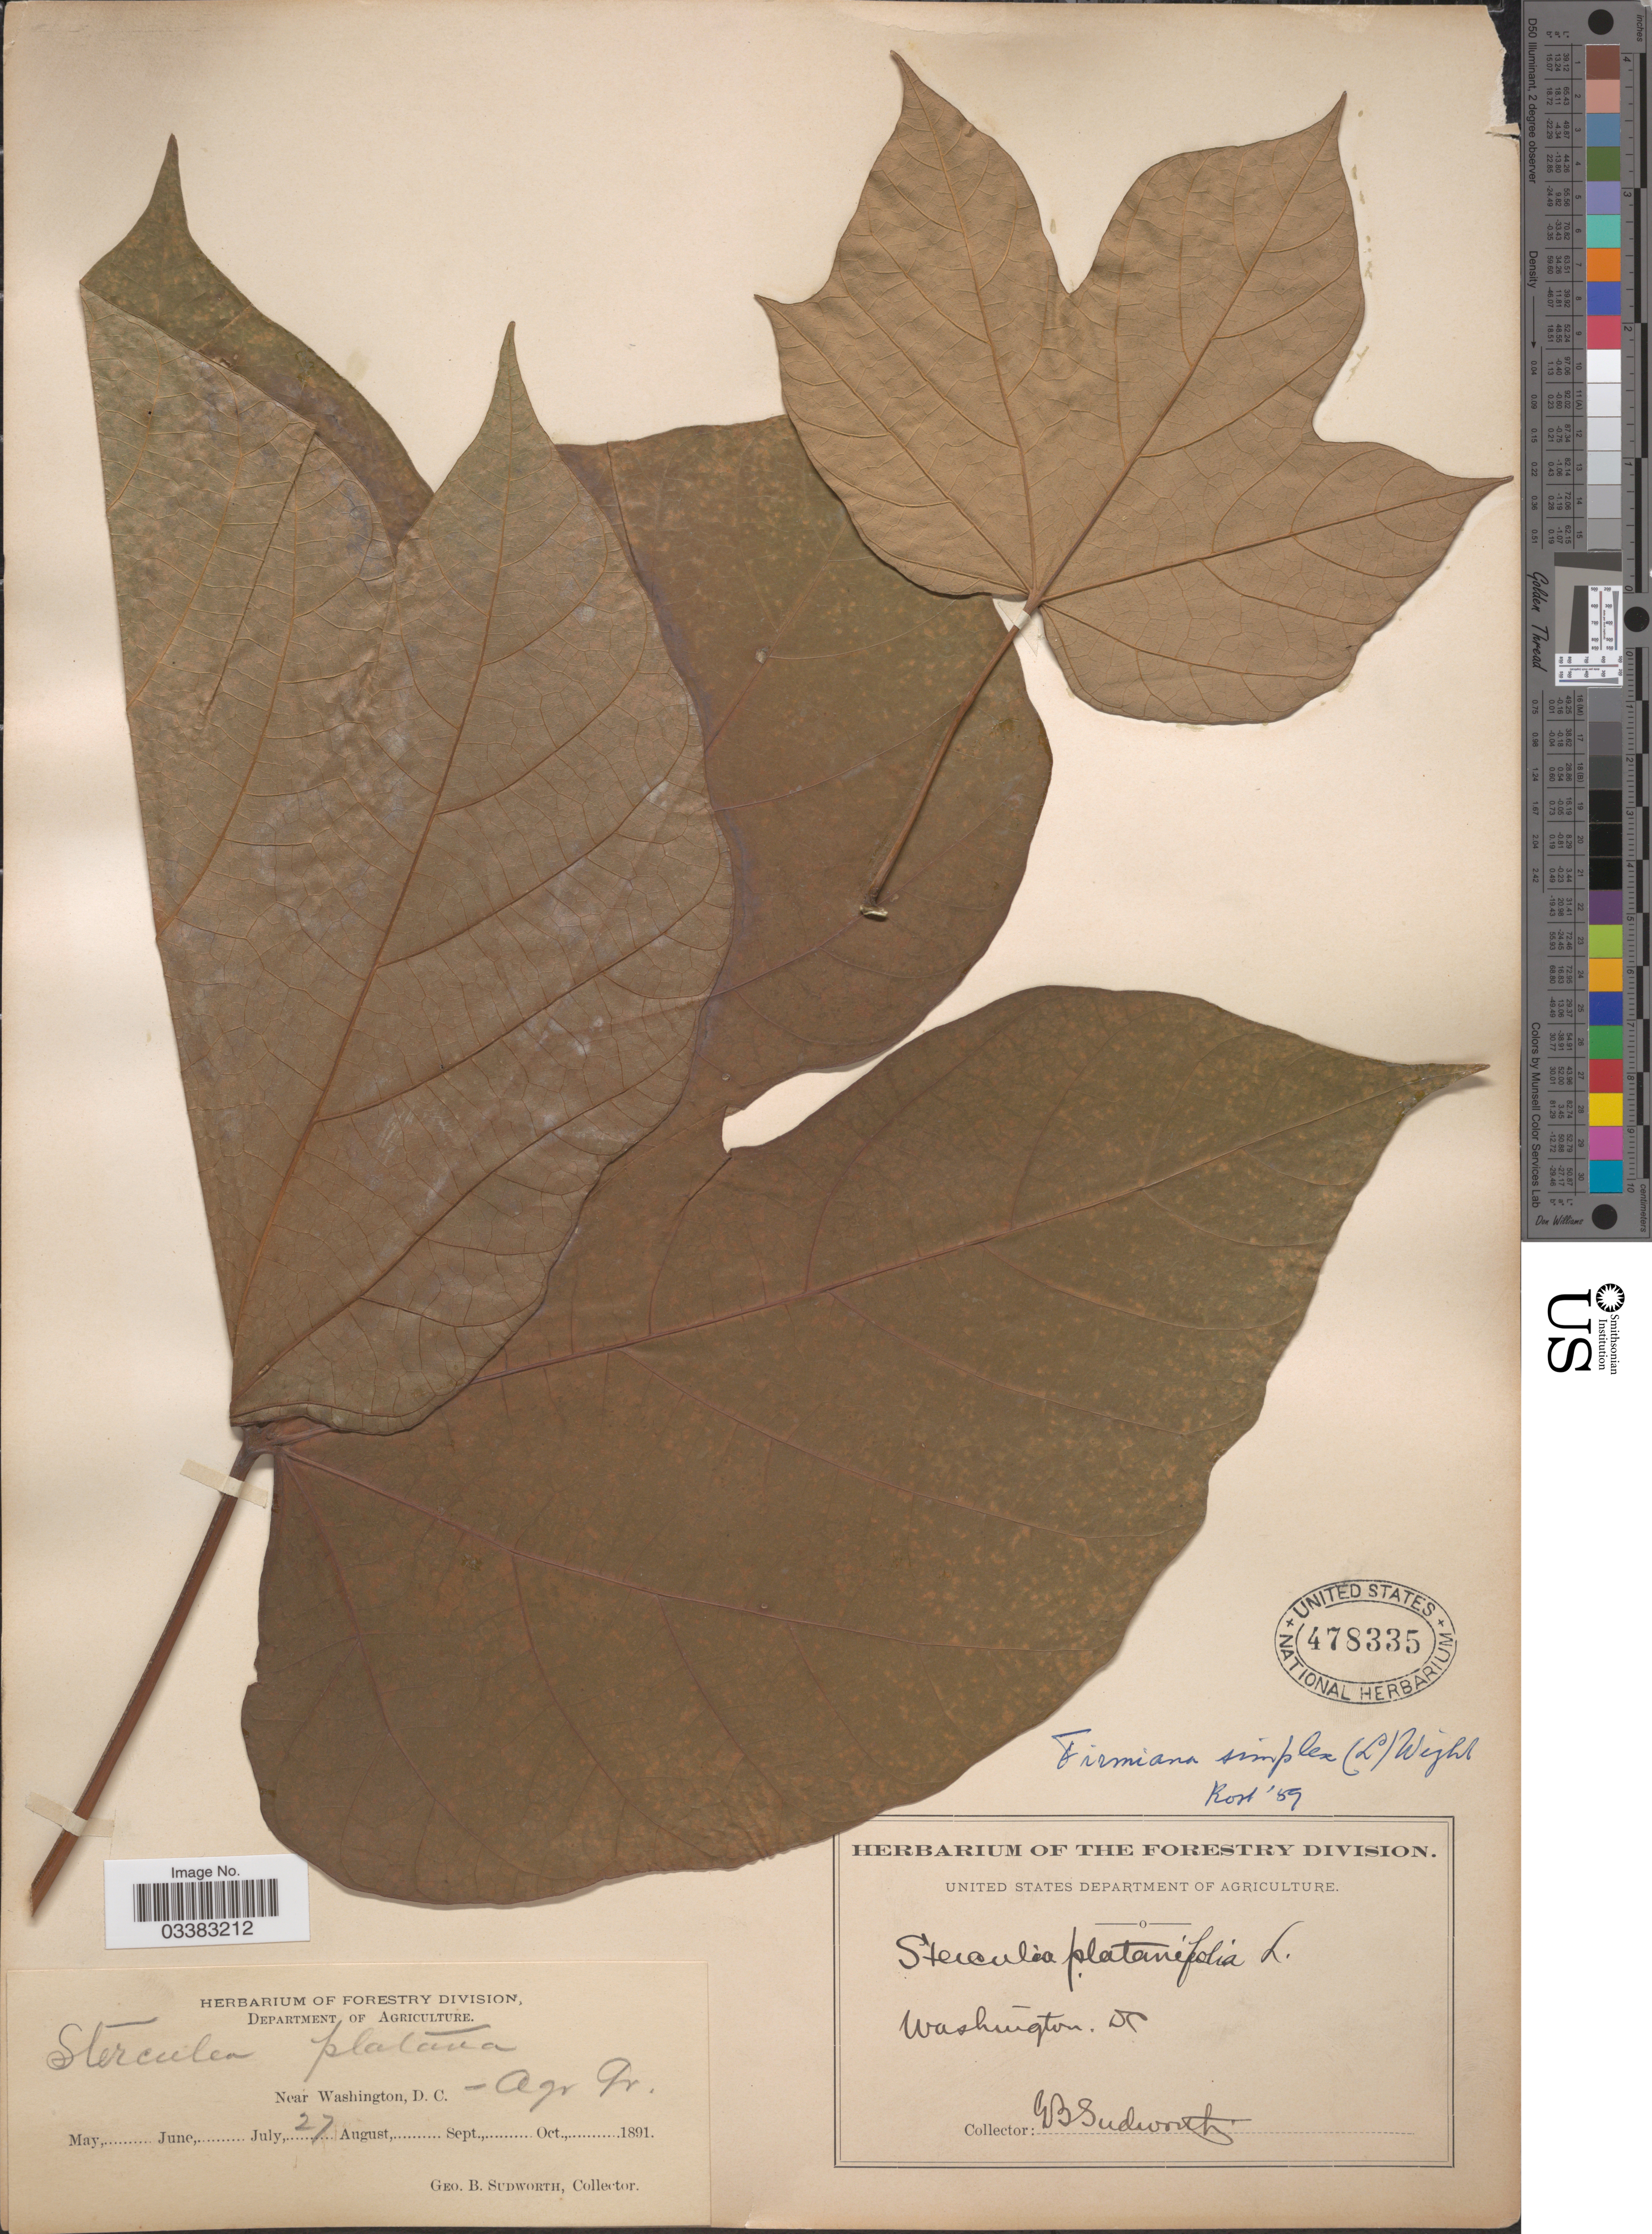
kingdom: Plantae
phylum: Tracheophyta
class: Magnoliopsida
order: Malvales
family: Malvaceae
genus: Firmiana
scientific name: Firmiana simplex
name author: (L.) W. Wight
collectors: G. B. Sudworth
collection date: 1891-07-27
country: United States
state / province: District of Columbia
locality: Near Washington, D.C.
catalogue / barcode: US 478335